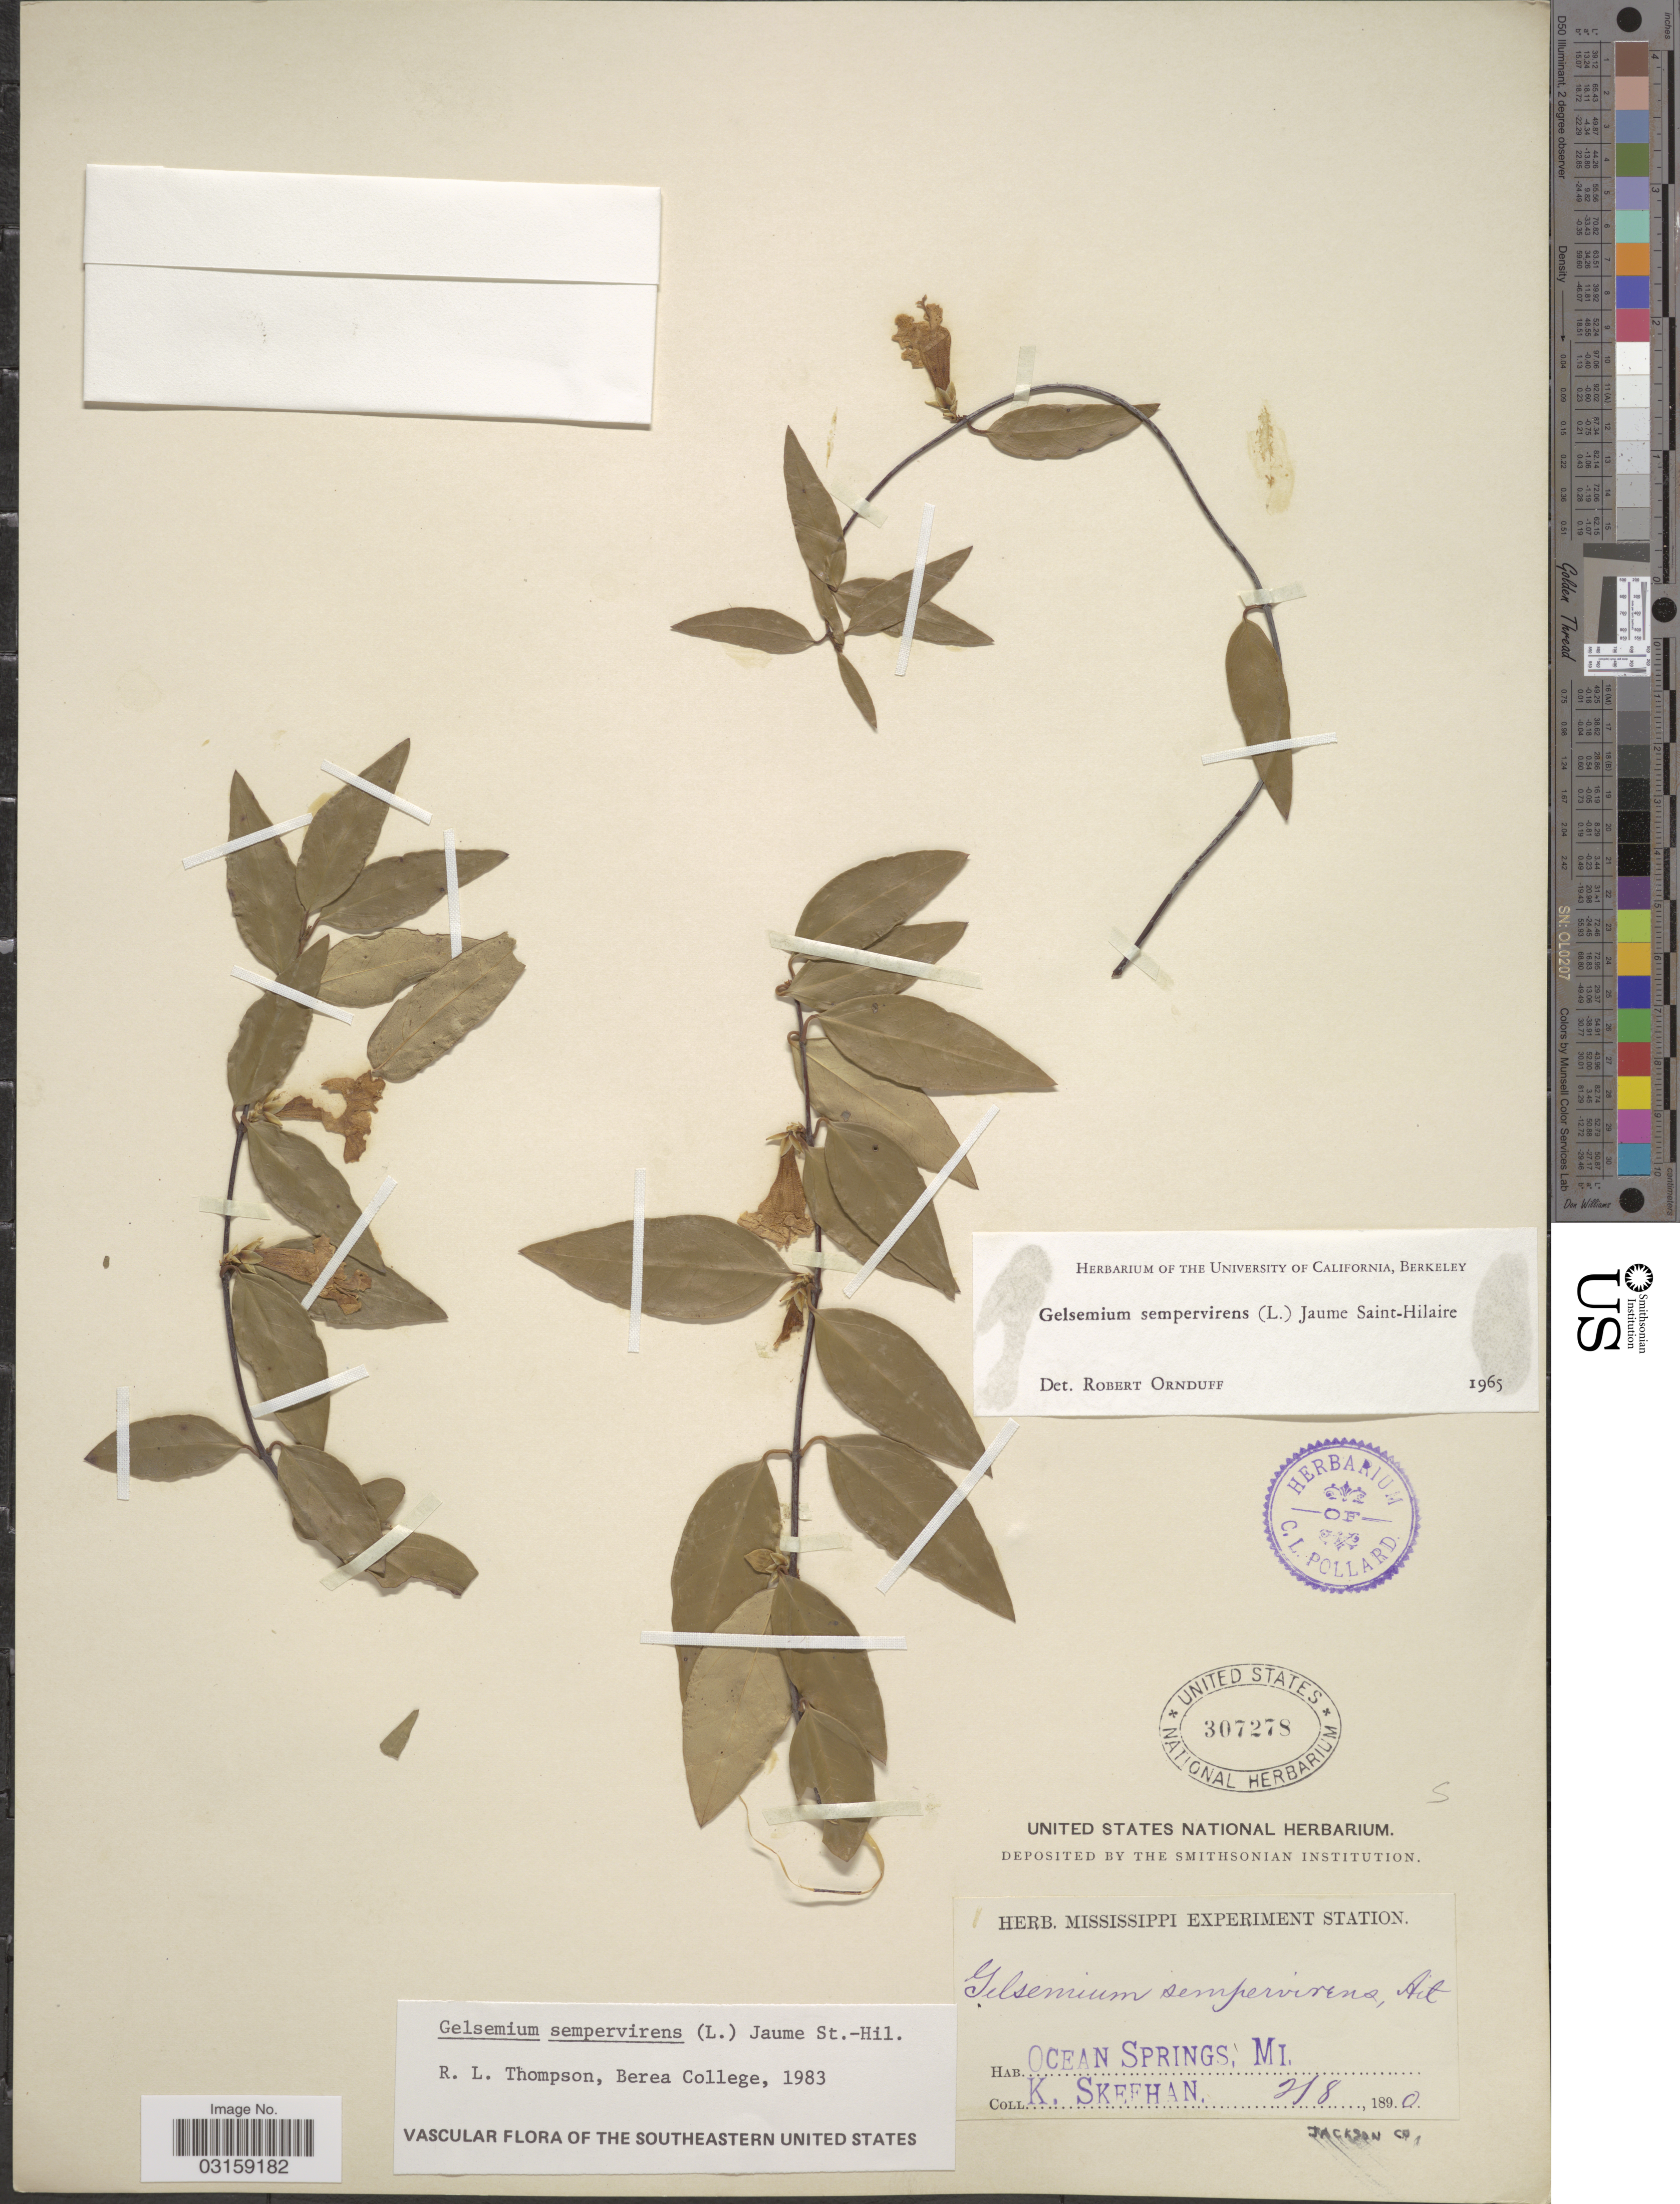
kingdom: Plantae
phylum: Tracheophyta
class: Magnoliopsida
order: Gentianales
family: Gelsemiaceae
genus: Gelsemium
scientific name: Gelsemium sempervirens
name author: (L.) J. St.-Hil.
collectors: K. Skeehan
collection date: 1890-02-08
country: United States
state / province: Mississippi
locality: Ocean Springs. Jackson Co.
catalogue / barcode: US 307278